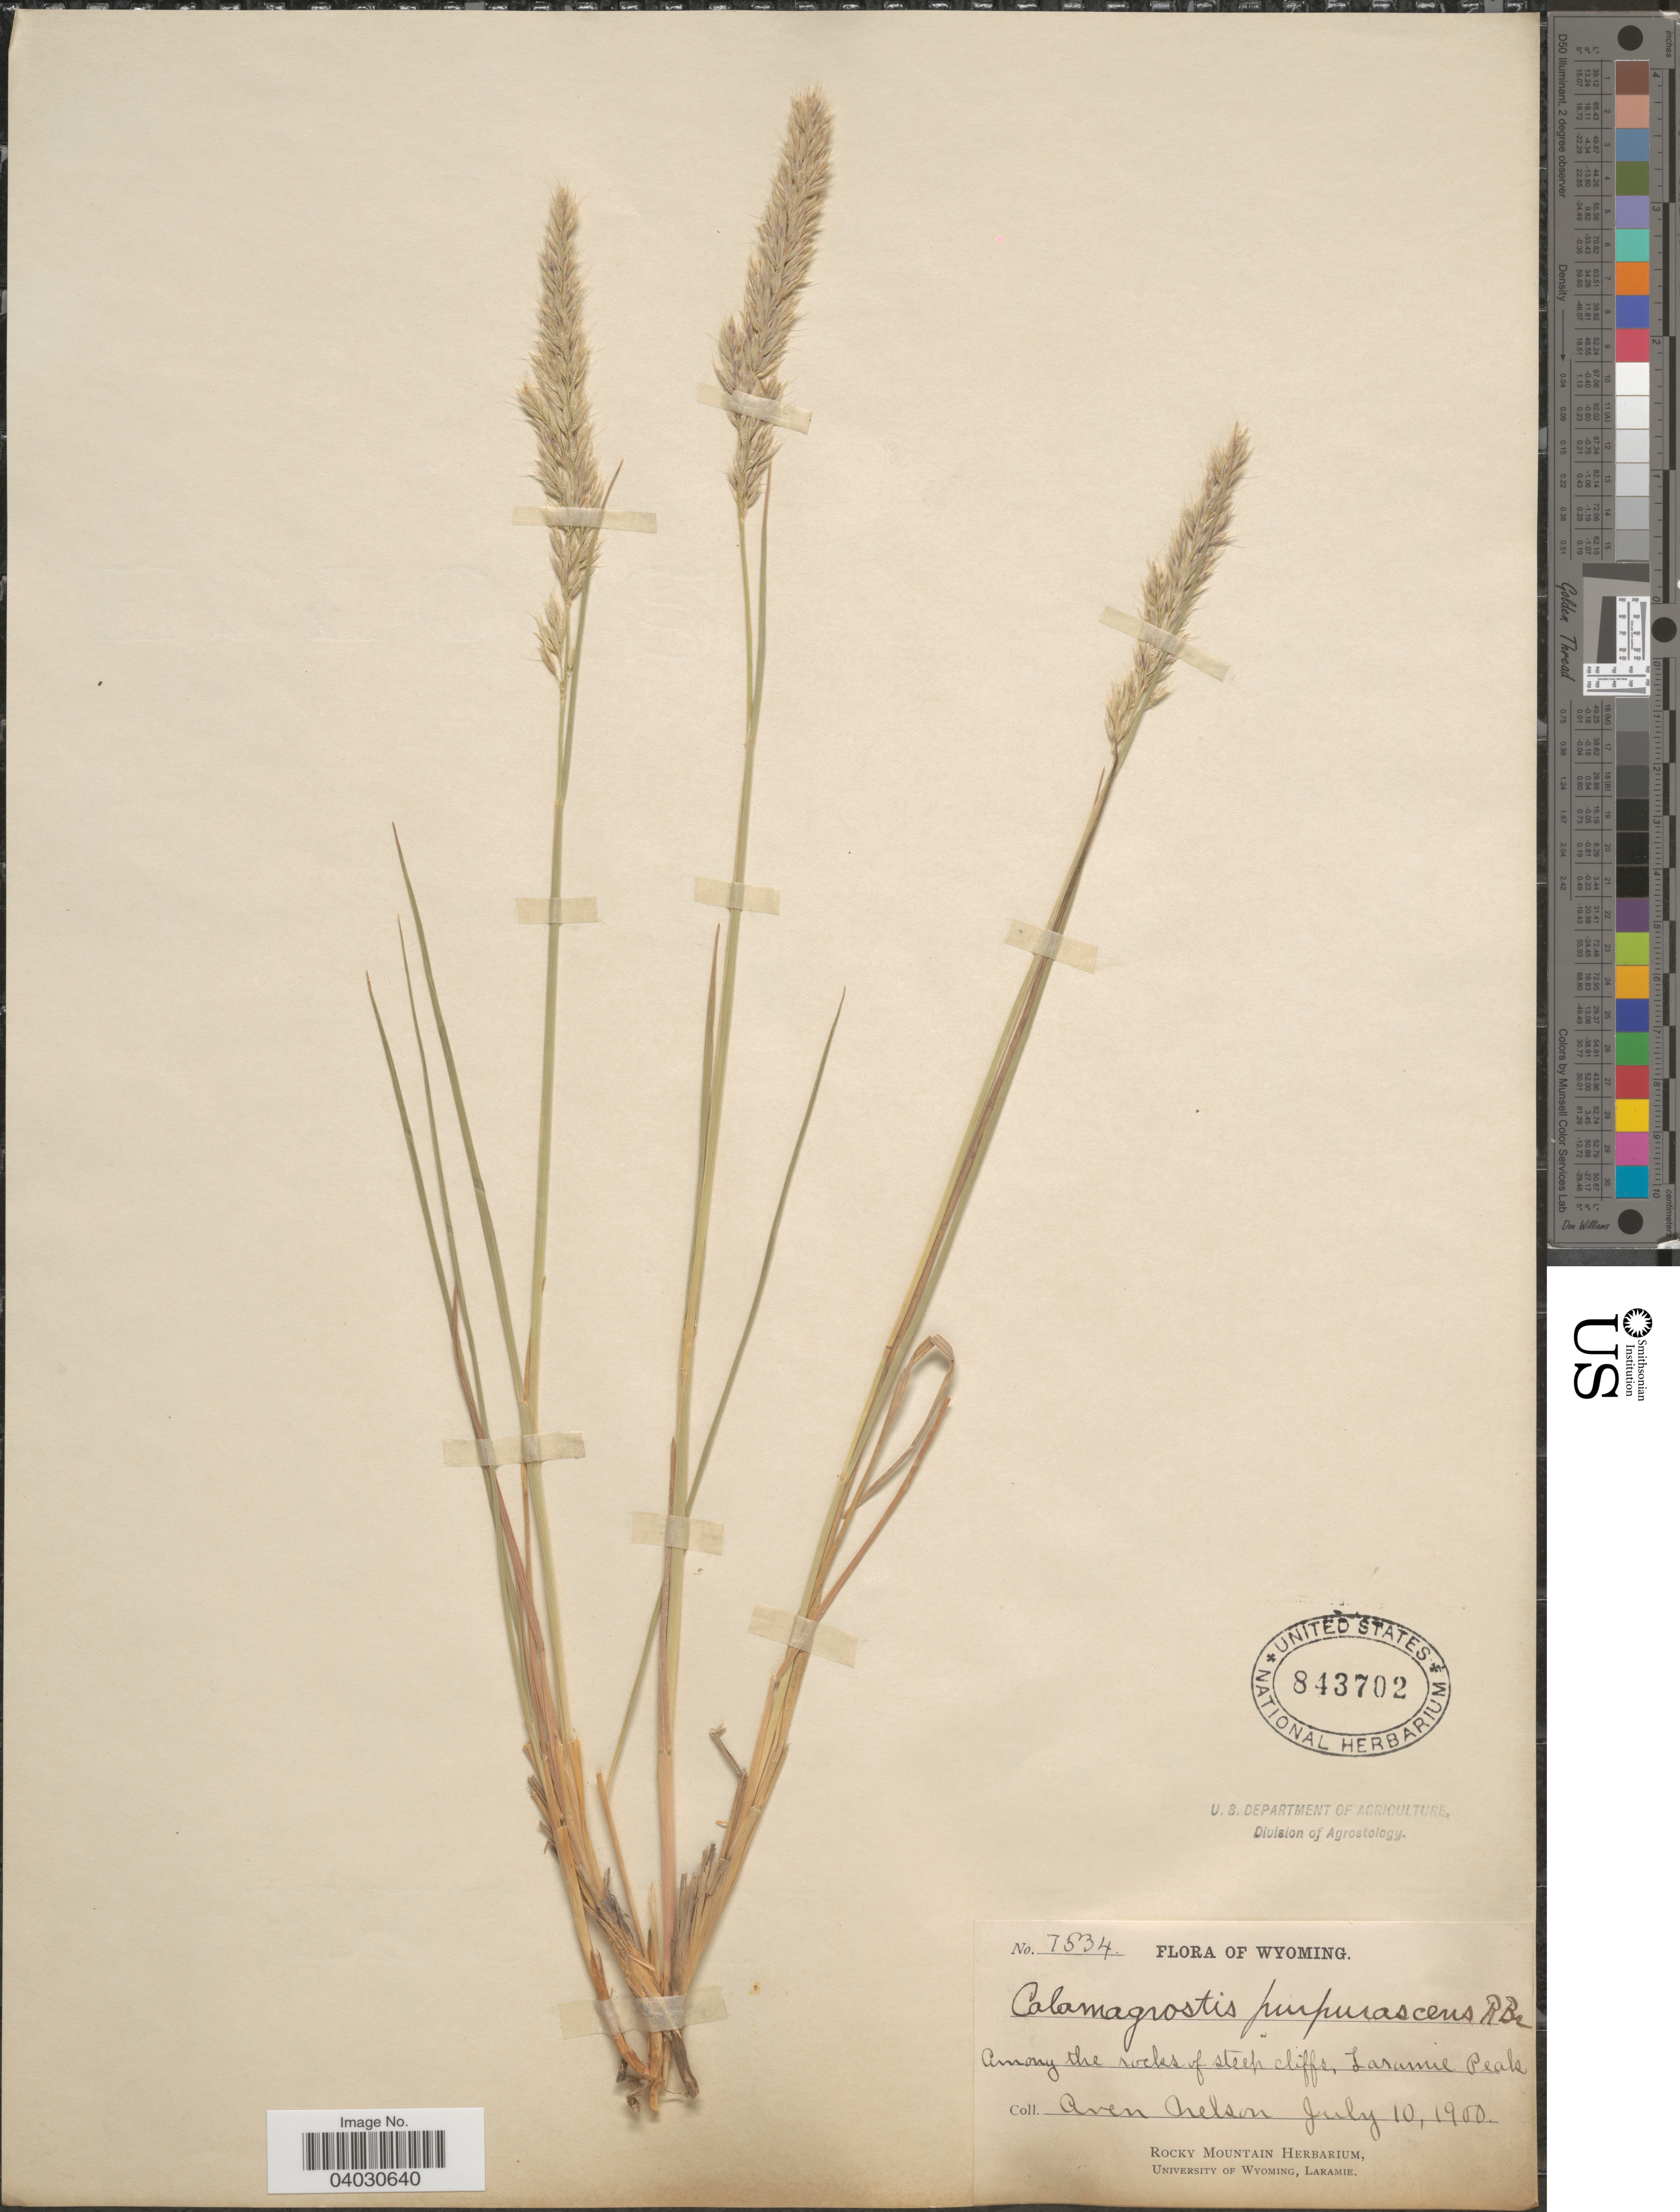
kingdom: Plantae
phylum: Tracheophyta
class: Liliopsida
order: Poales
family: Poaceae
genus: Calamagrostis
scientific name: Calamagrostis purpurascens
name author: R. Br.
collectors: A. Nelson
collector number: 7534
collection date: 1900-07-10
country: United States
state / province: Wyoming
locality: Laramie Peak.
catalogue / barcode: US 843702